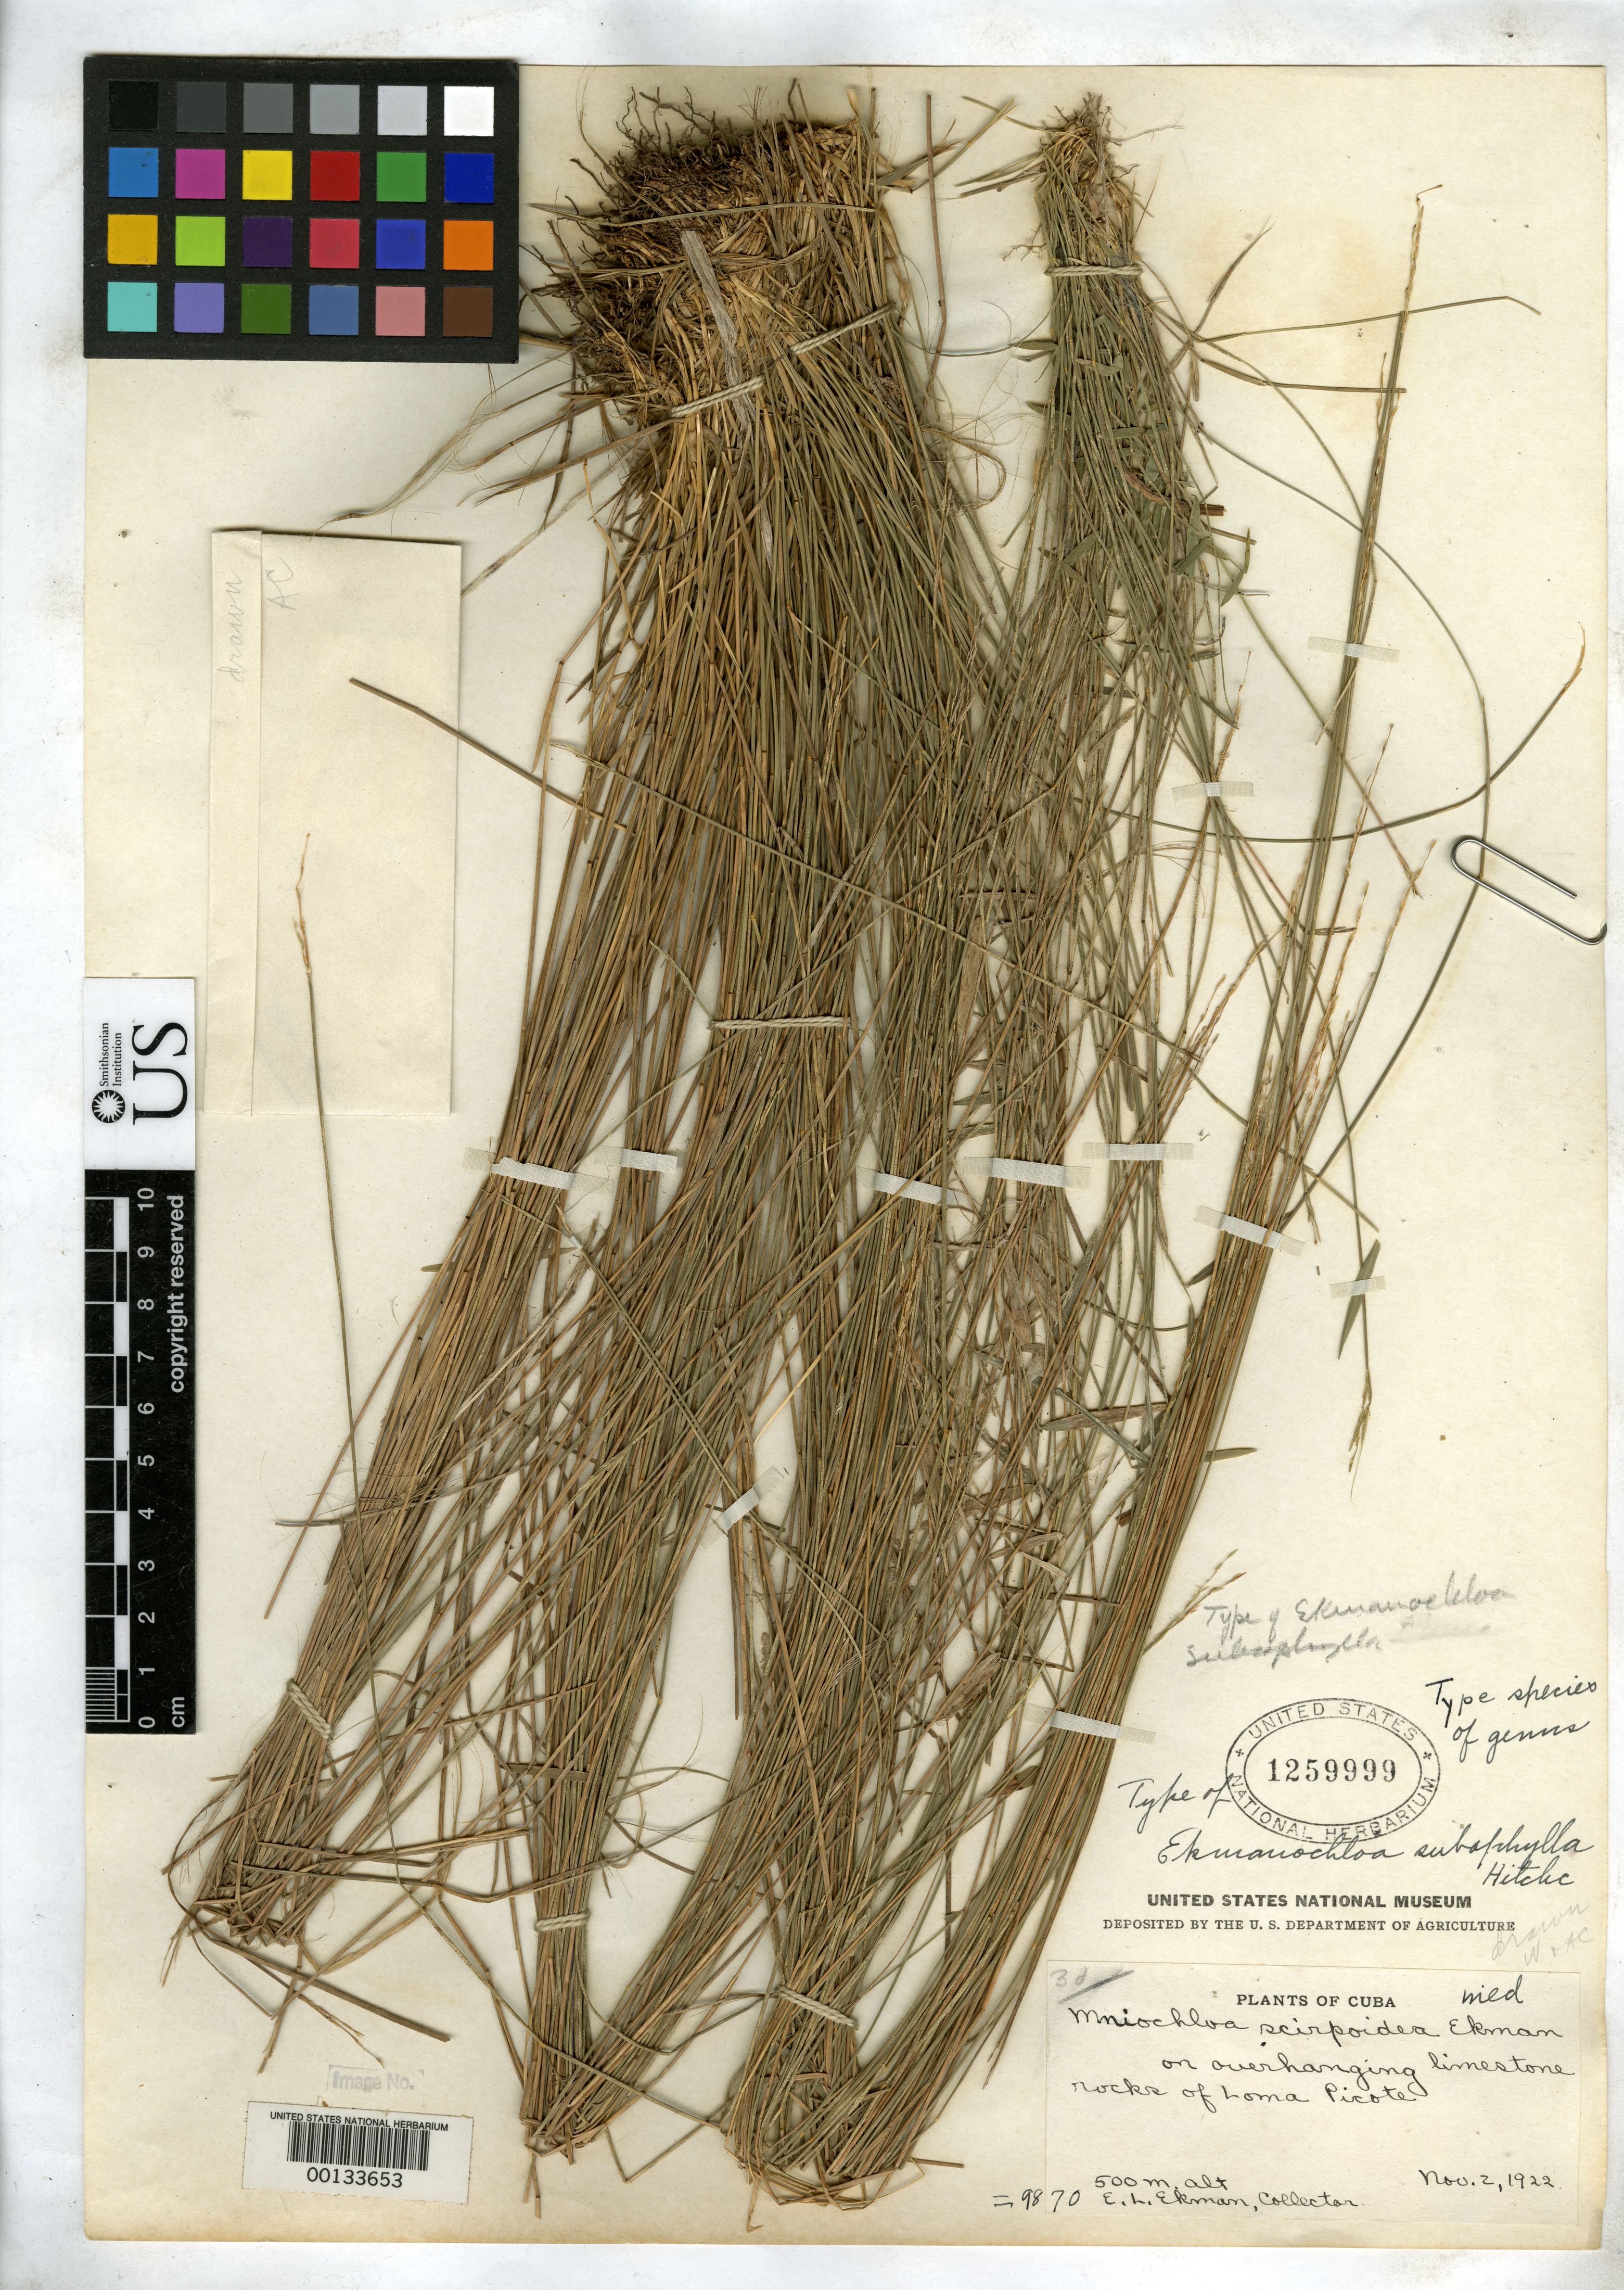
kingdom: Plantae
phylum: Tracheophyta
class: Liliopsida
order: Poales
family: Poaceae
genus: Ekmanochloa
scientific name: Ekmanochloa subaphylla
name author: Hitchc.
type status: Holotype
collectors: E. L. Ekman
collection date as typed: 02 Nov 1922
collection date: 1922-11-02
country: Cuba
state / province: Oriente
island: Greater Antilles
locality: Loma Picote, Sierra de Nipe.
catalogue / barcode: US 1259999